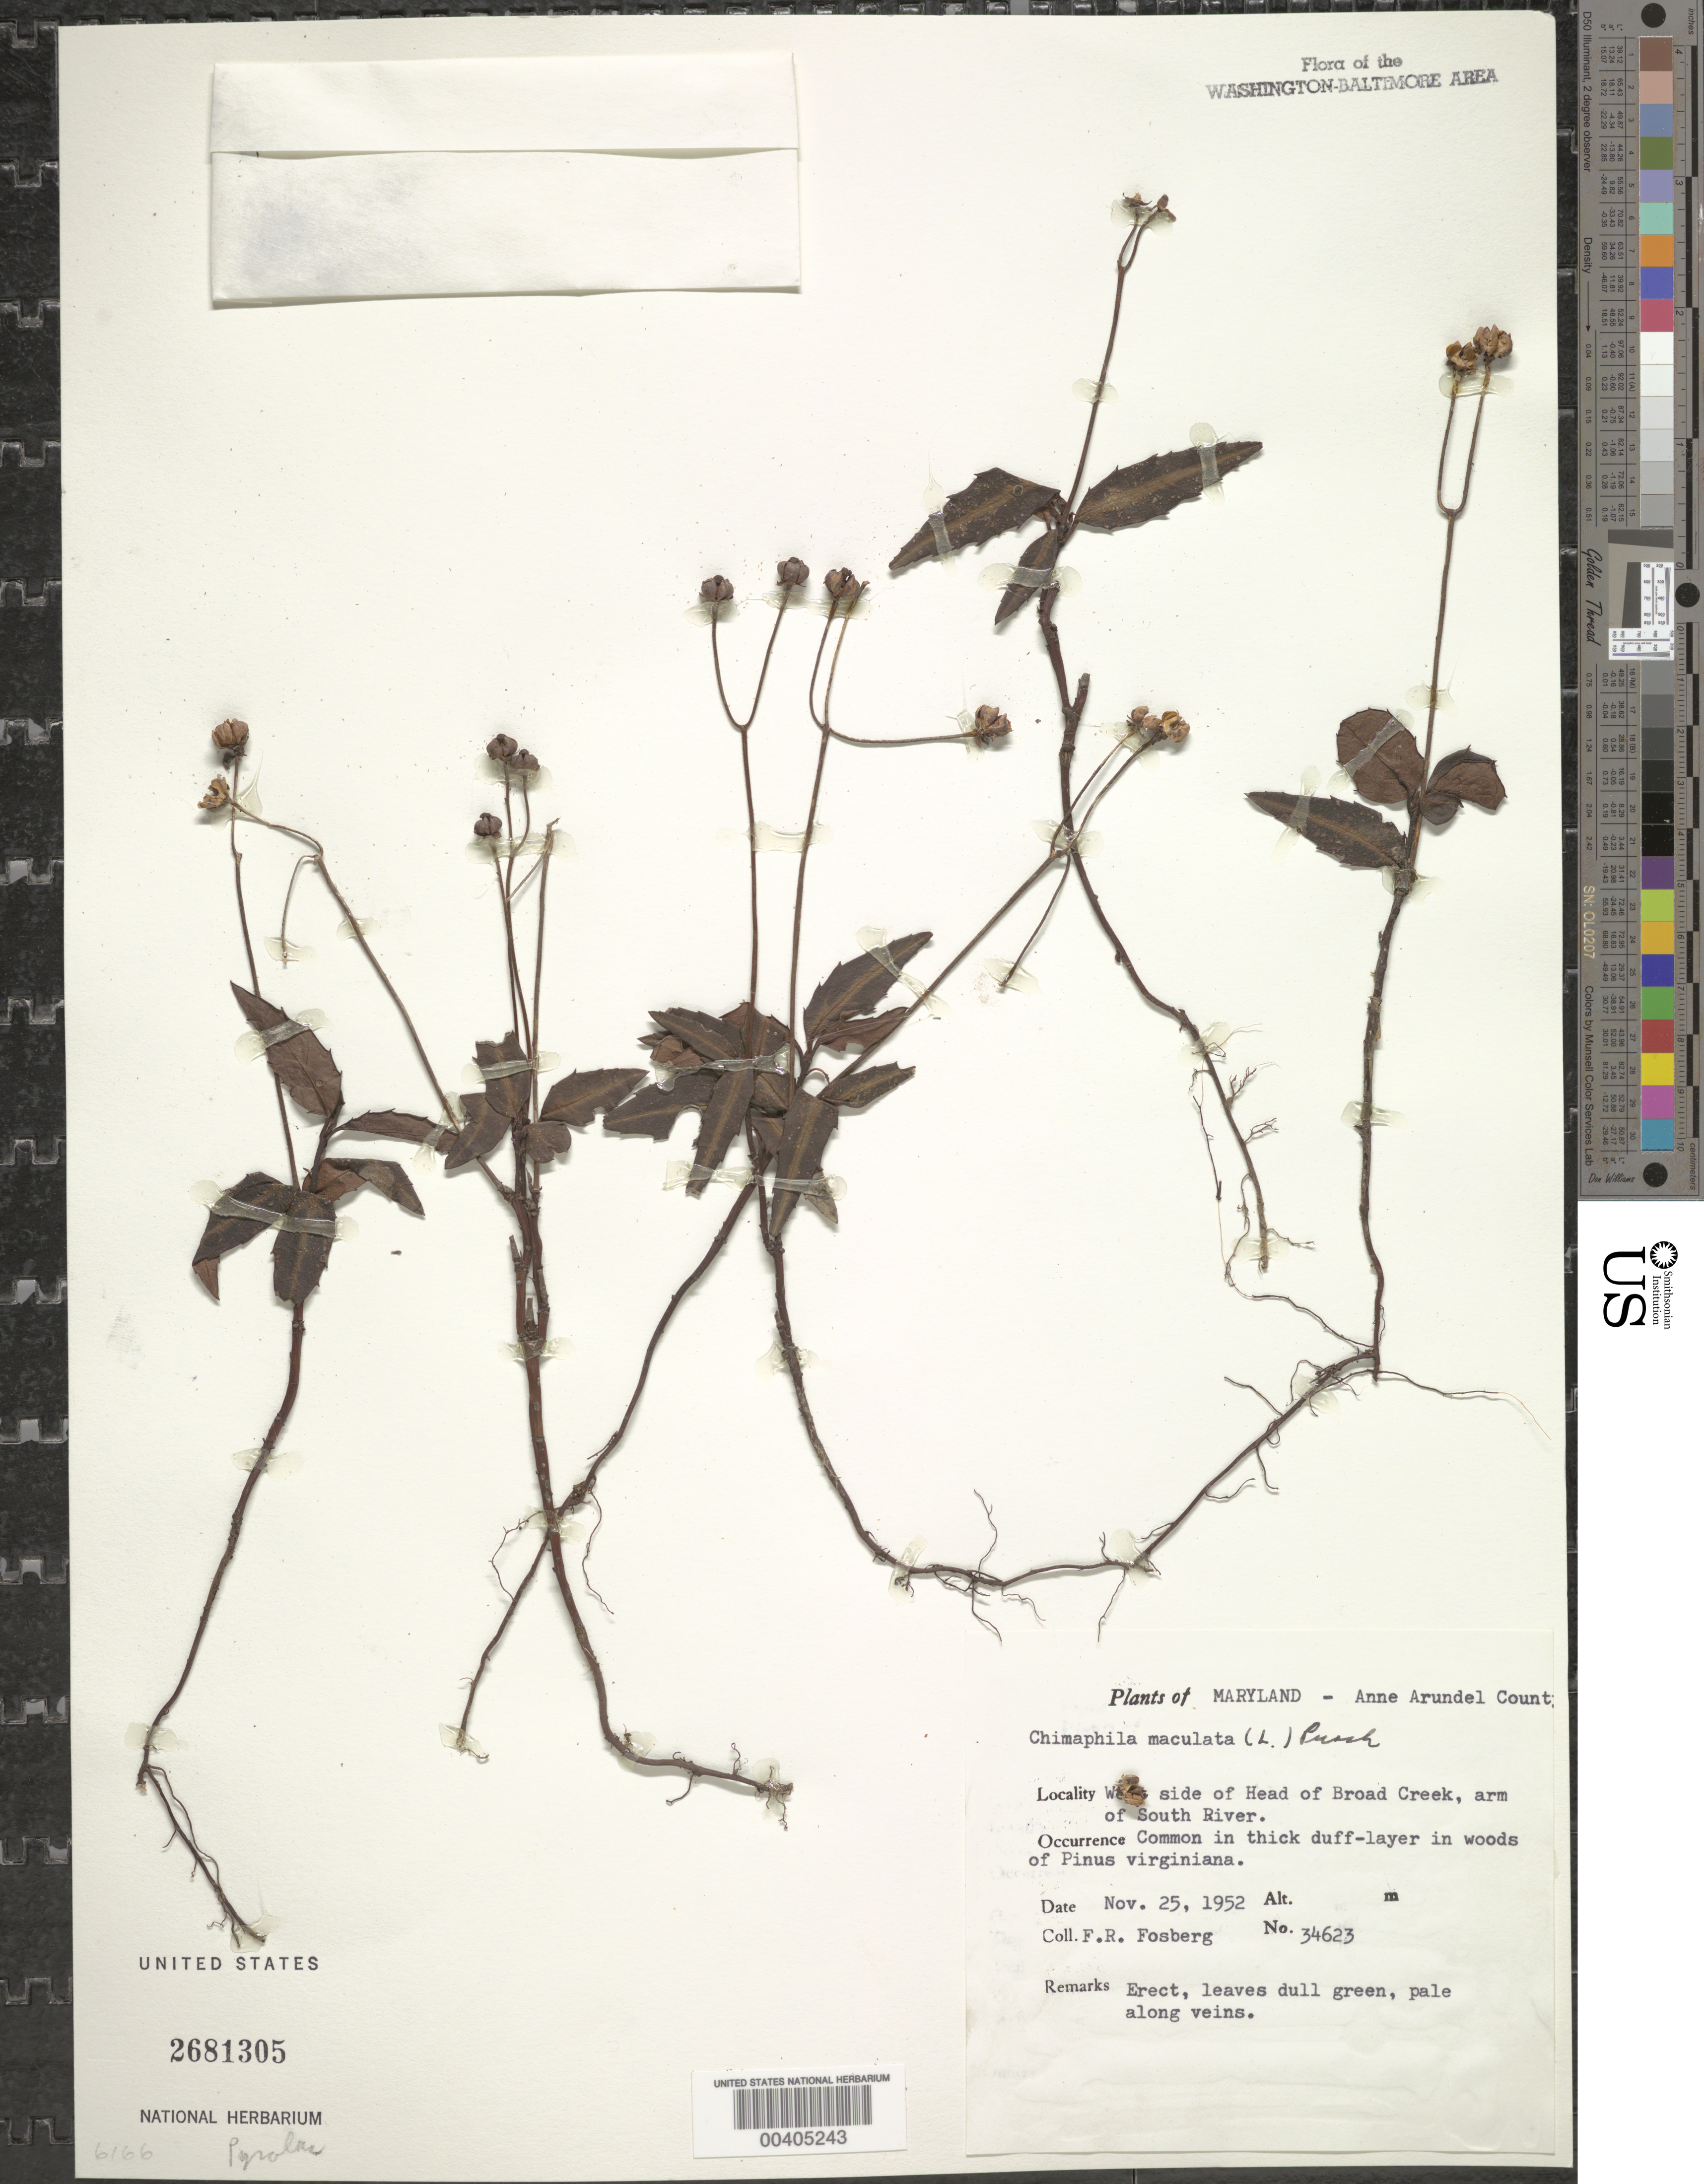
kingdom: Plantae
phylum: Tracheophyta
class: Magnoliopsida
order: Ericales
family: Ericaceae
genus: Chimaphila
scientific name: Chimaphila maculata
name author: (L.) Pursh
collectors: F. R. Fosberg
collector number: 34623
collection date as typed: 25 Nov 1952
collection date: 1952-11-25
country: United States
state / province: Maryland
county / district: Anne Arundel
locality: West of head of Broad Creek, tributary of South River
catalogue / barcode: US 2681305